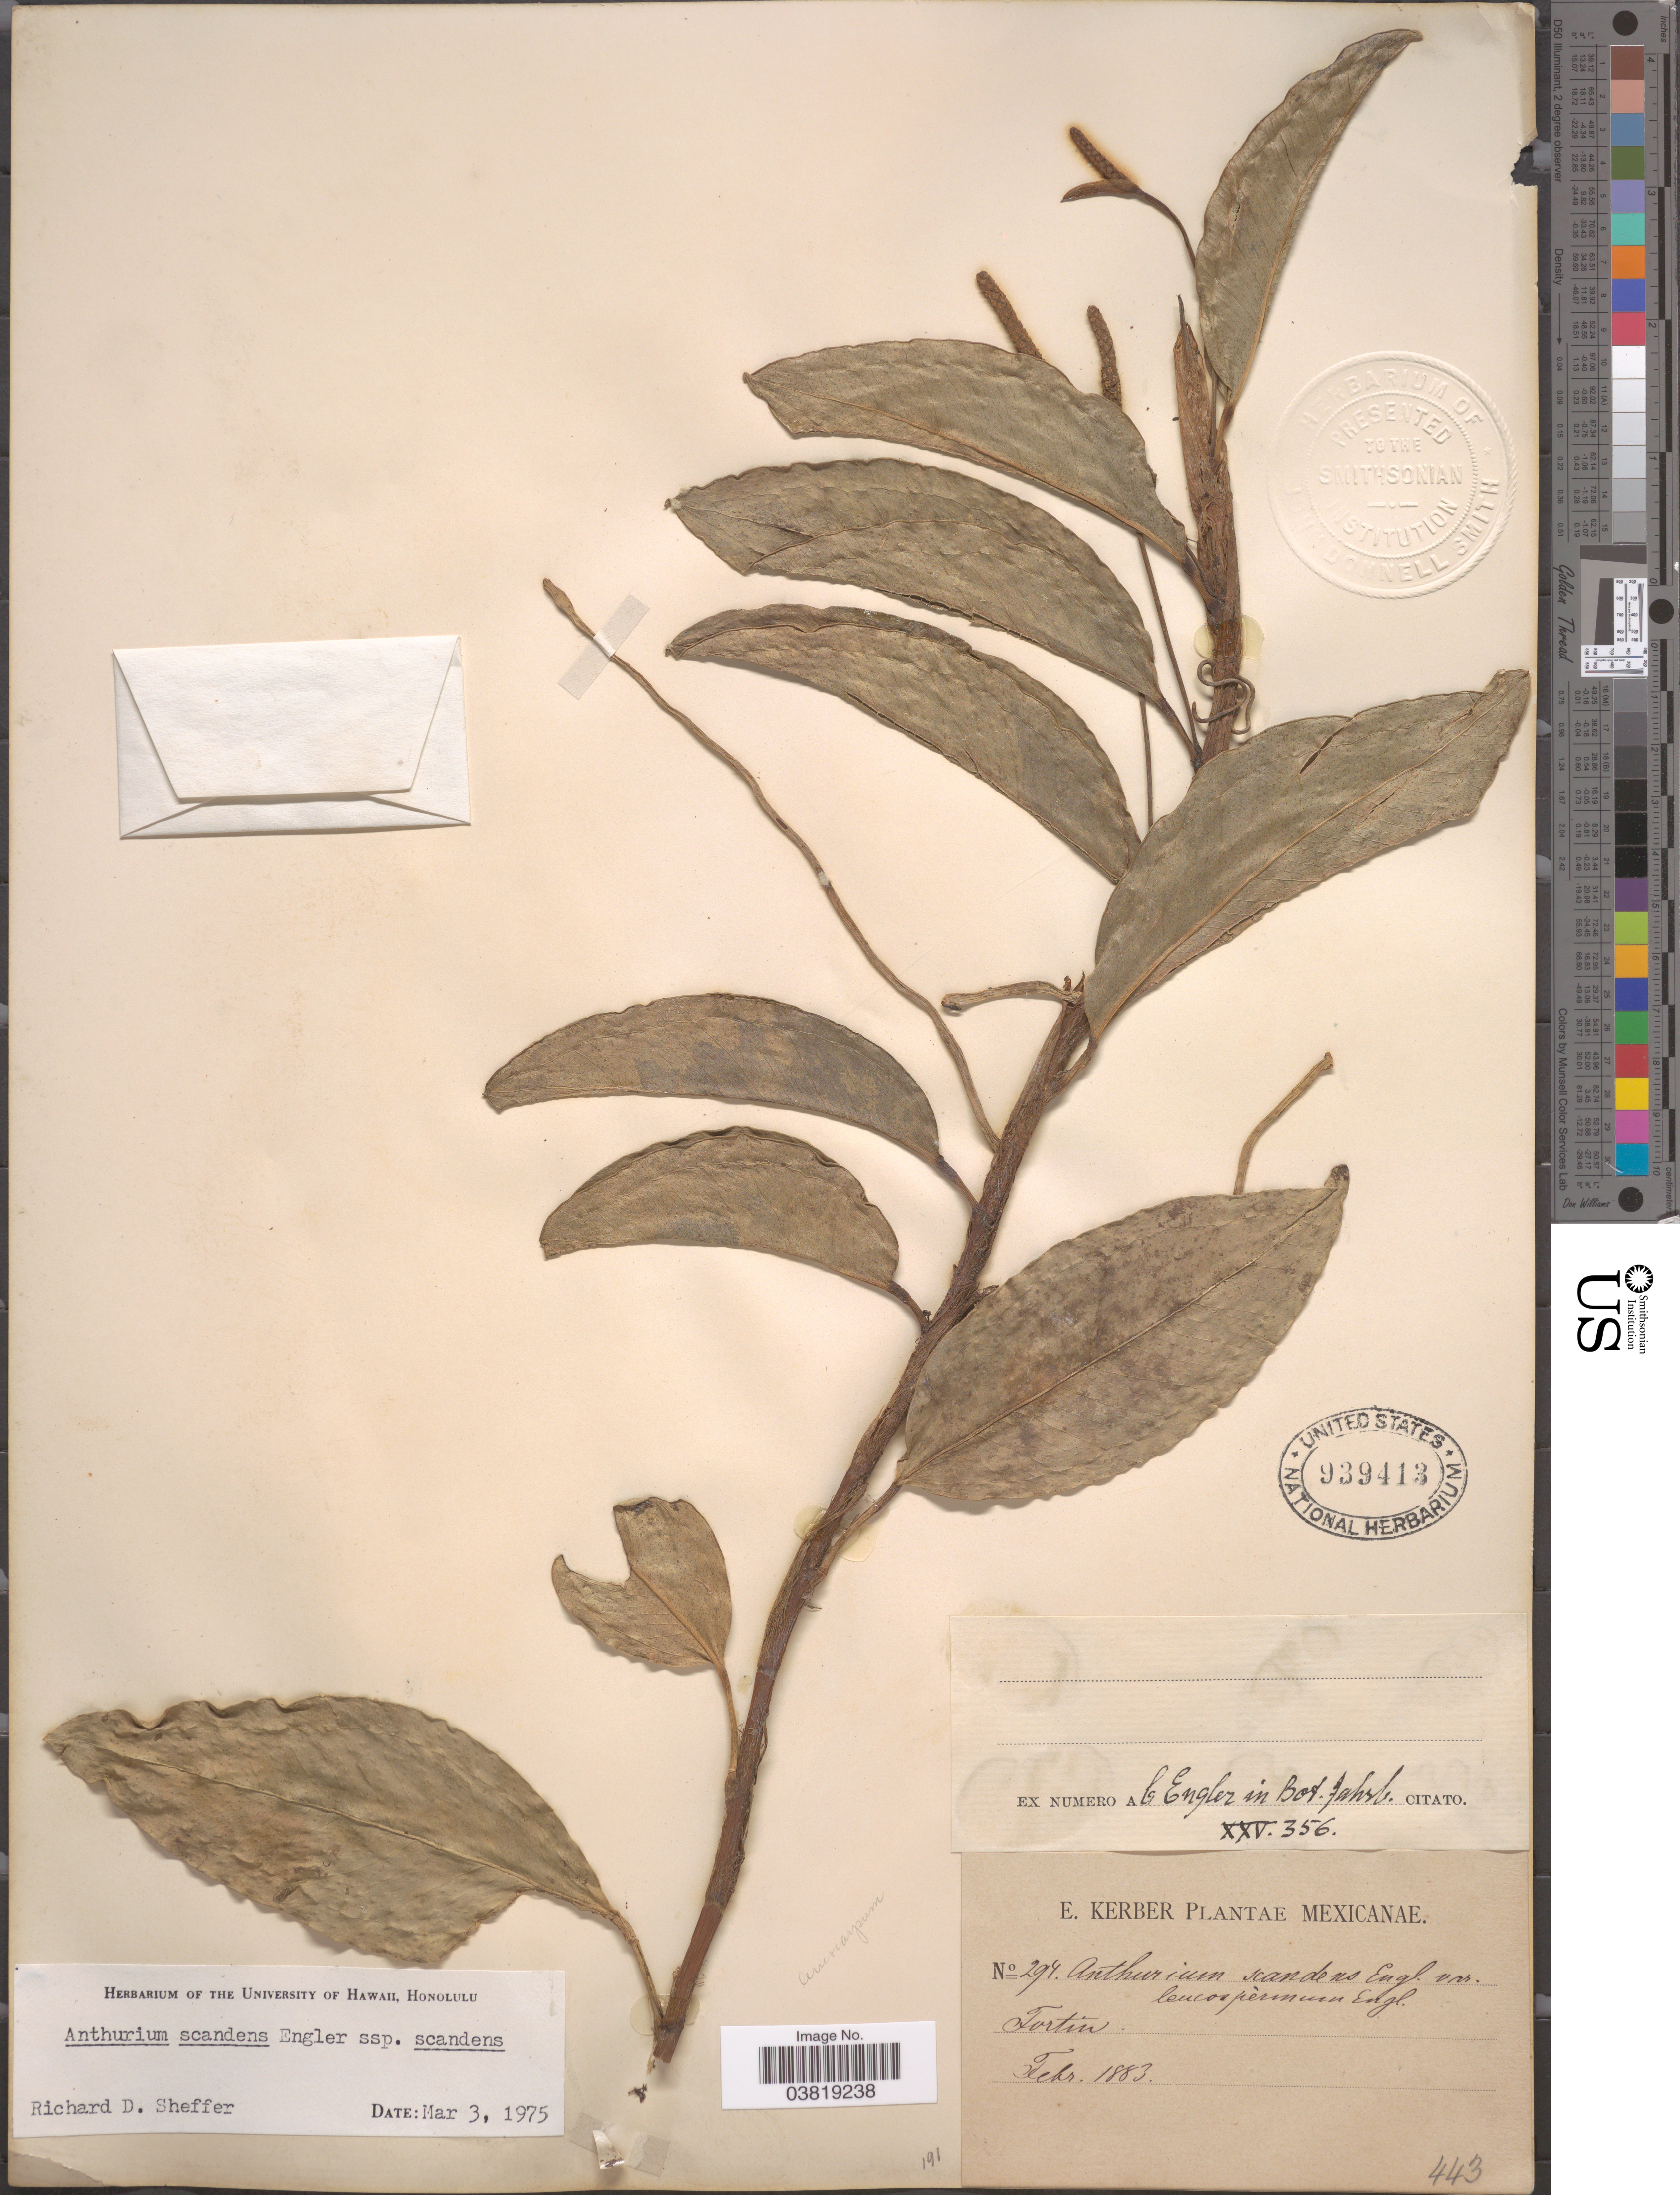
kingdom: Plantae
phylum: Tracheophyta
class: Liliopsida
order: Alismatales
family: Araceae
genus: Anthurium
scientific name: Anthurium scandens var. scandens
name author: (Aubl.) Engl.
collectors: E. Kerber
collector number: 294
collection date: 1883-02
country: Mexico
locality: Fortin.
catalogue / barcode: US 939413